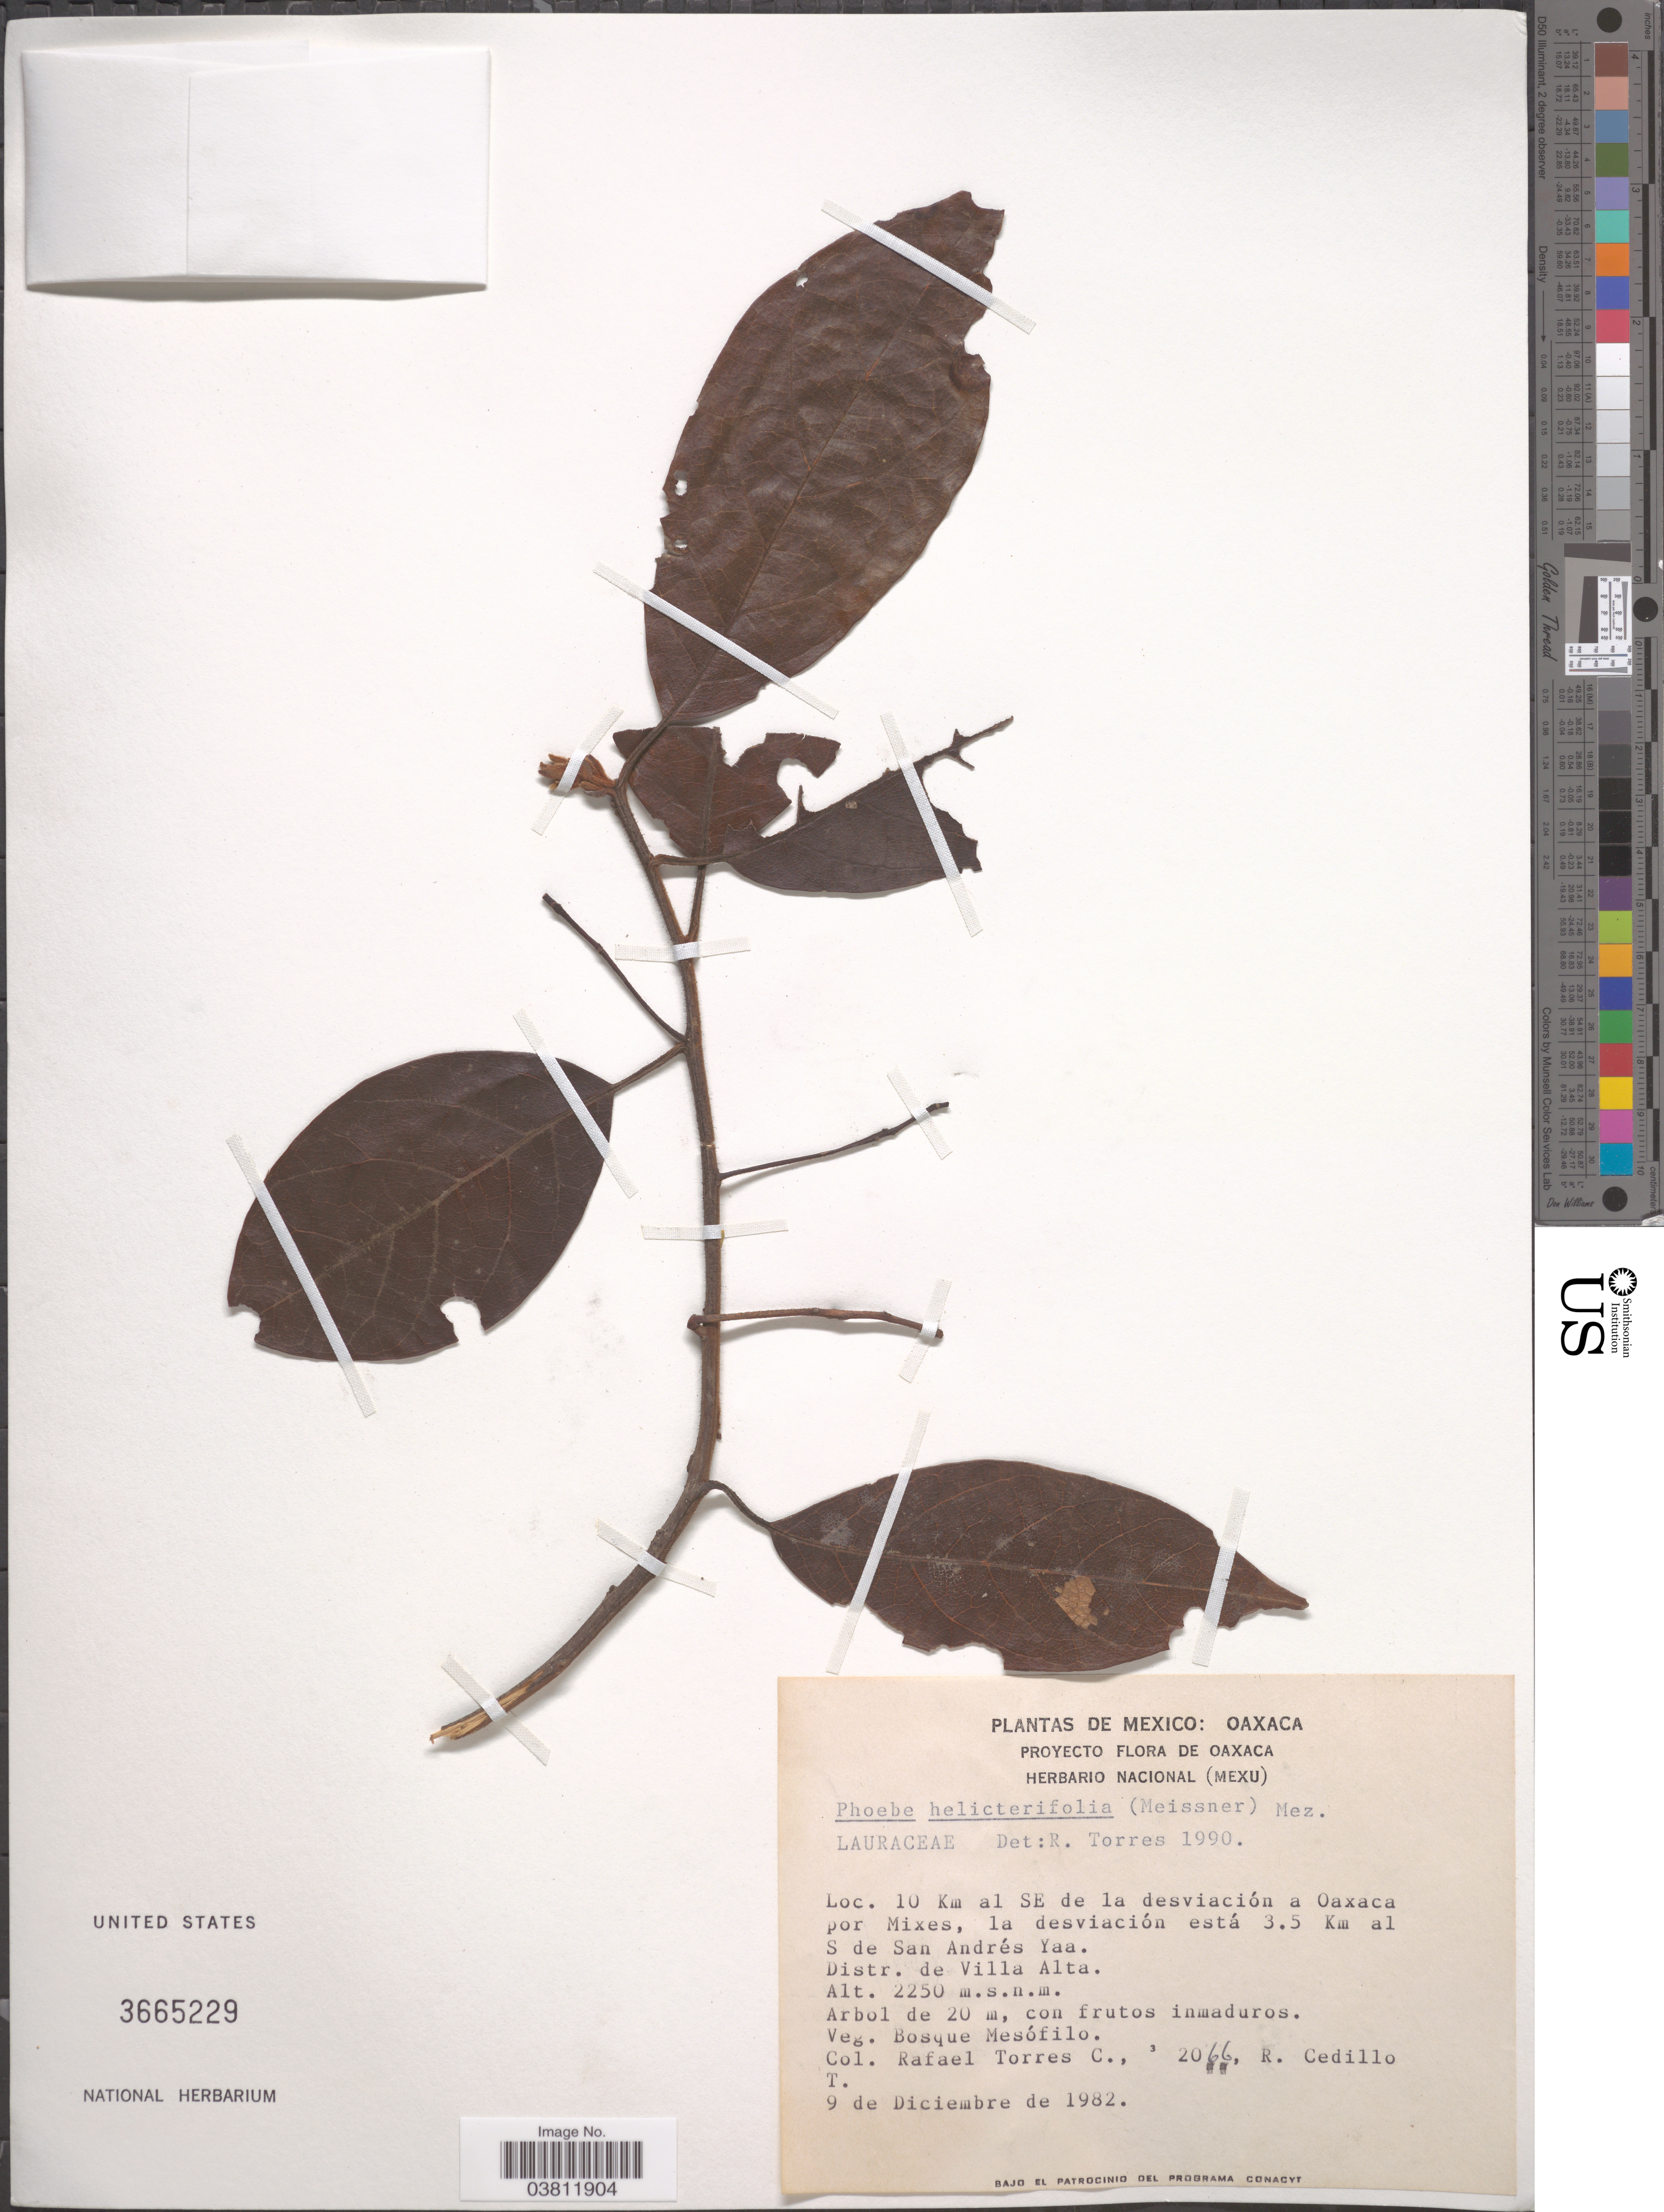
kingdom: Plantae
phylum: Tracheophyta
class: Magnoliopsida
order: Laurales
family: Lauraceae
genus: Phoebe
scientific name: Phoebe helicterifolia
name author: (Meisn.) Mez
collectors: R. Torres C. & R. CedilloT.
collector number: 2066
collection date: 1982-12-09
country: Mexico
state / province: Oaxaca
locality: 10 Km al SE de la desviación a Oaxaca por Mixes, la desviación está 3.5 Km al S de San Andrés Yaa. Distr. de Villa Alta.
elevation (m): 2250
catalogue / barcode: US 3665229